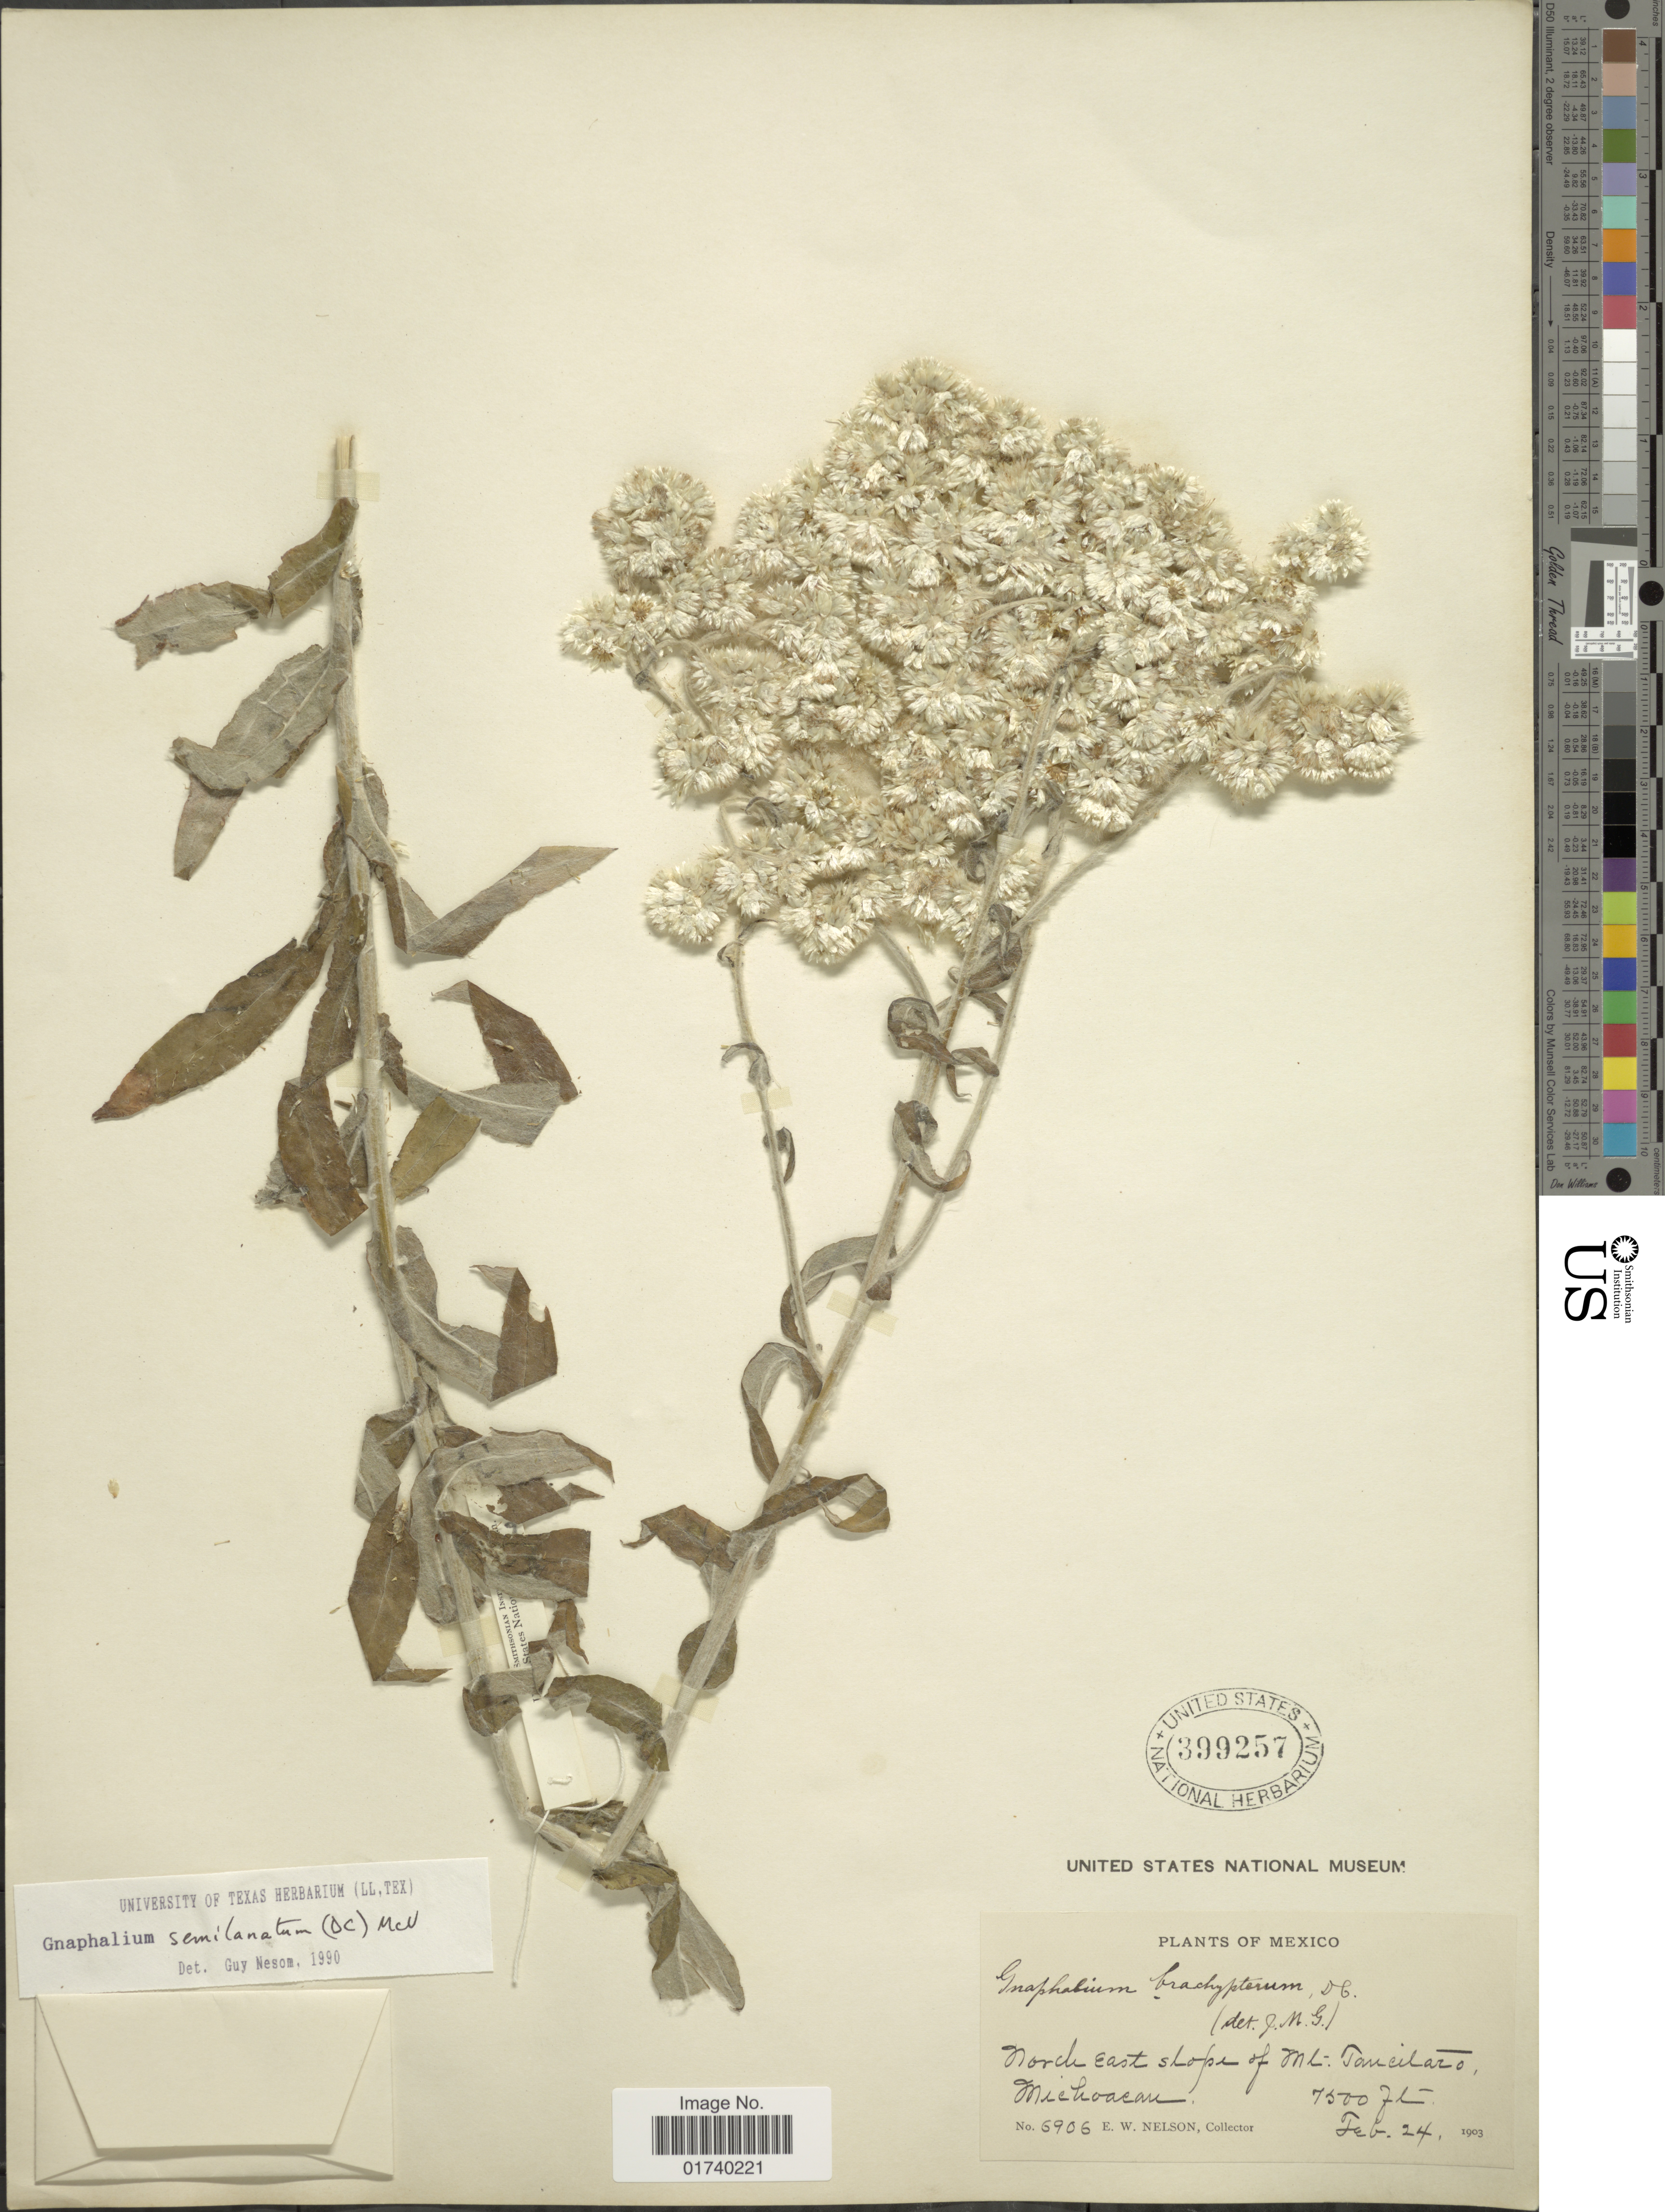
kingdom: Plantae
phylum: Tracheophyta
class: Magnoliopsida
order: Asterales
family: Asteraceae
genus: Pseudognaphalium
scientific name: Pseudognaphalium semilanatum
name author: (DC.) Anderb.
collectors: E. W. Nelson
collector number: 6906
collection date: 1903-02-24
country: Mexico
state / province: Michoacán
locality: North east slope of Mt. Tancitaro.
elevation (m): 2286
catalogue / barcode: US 399257